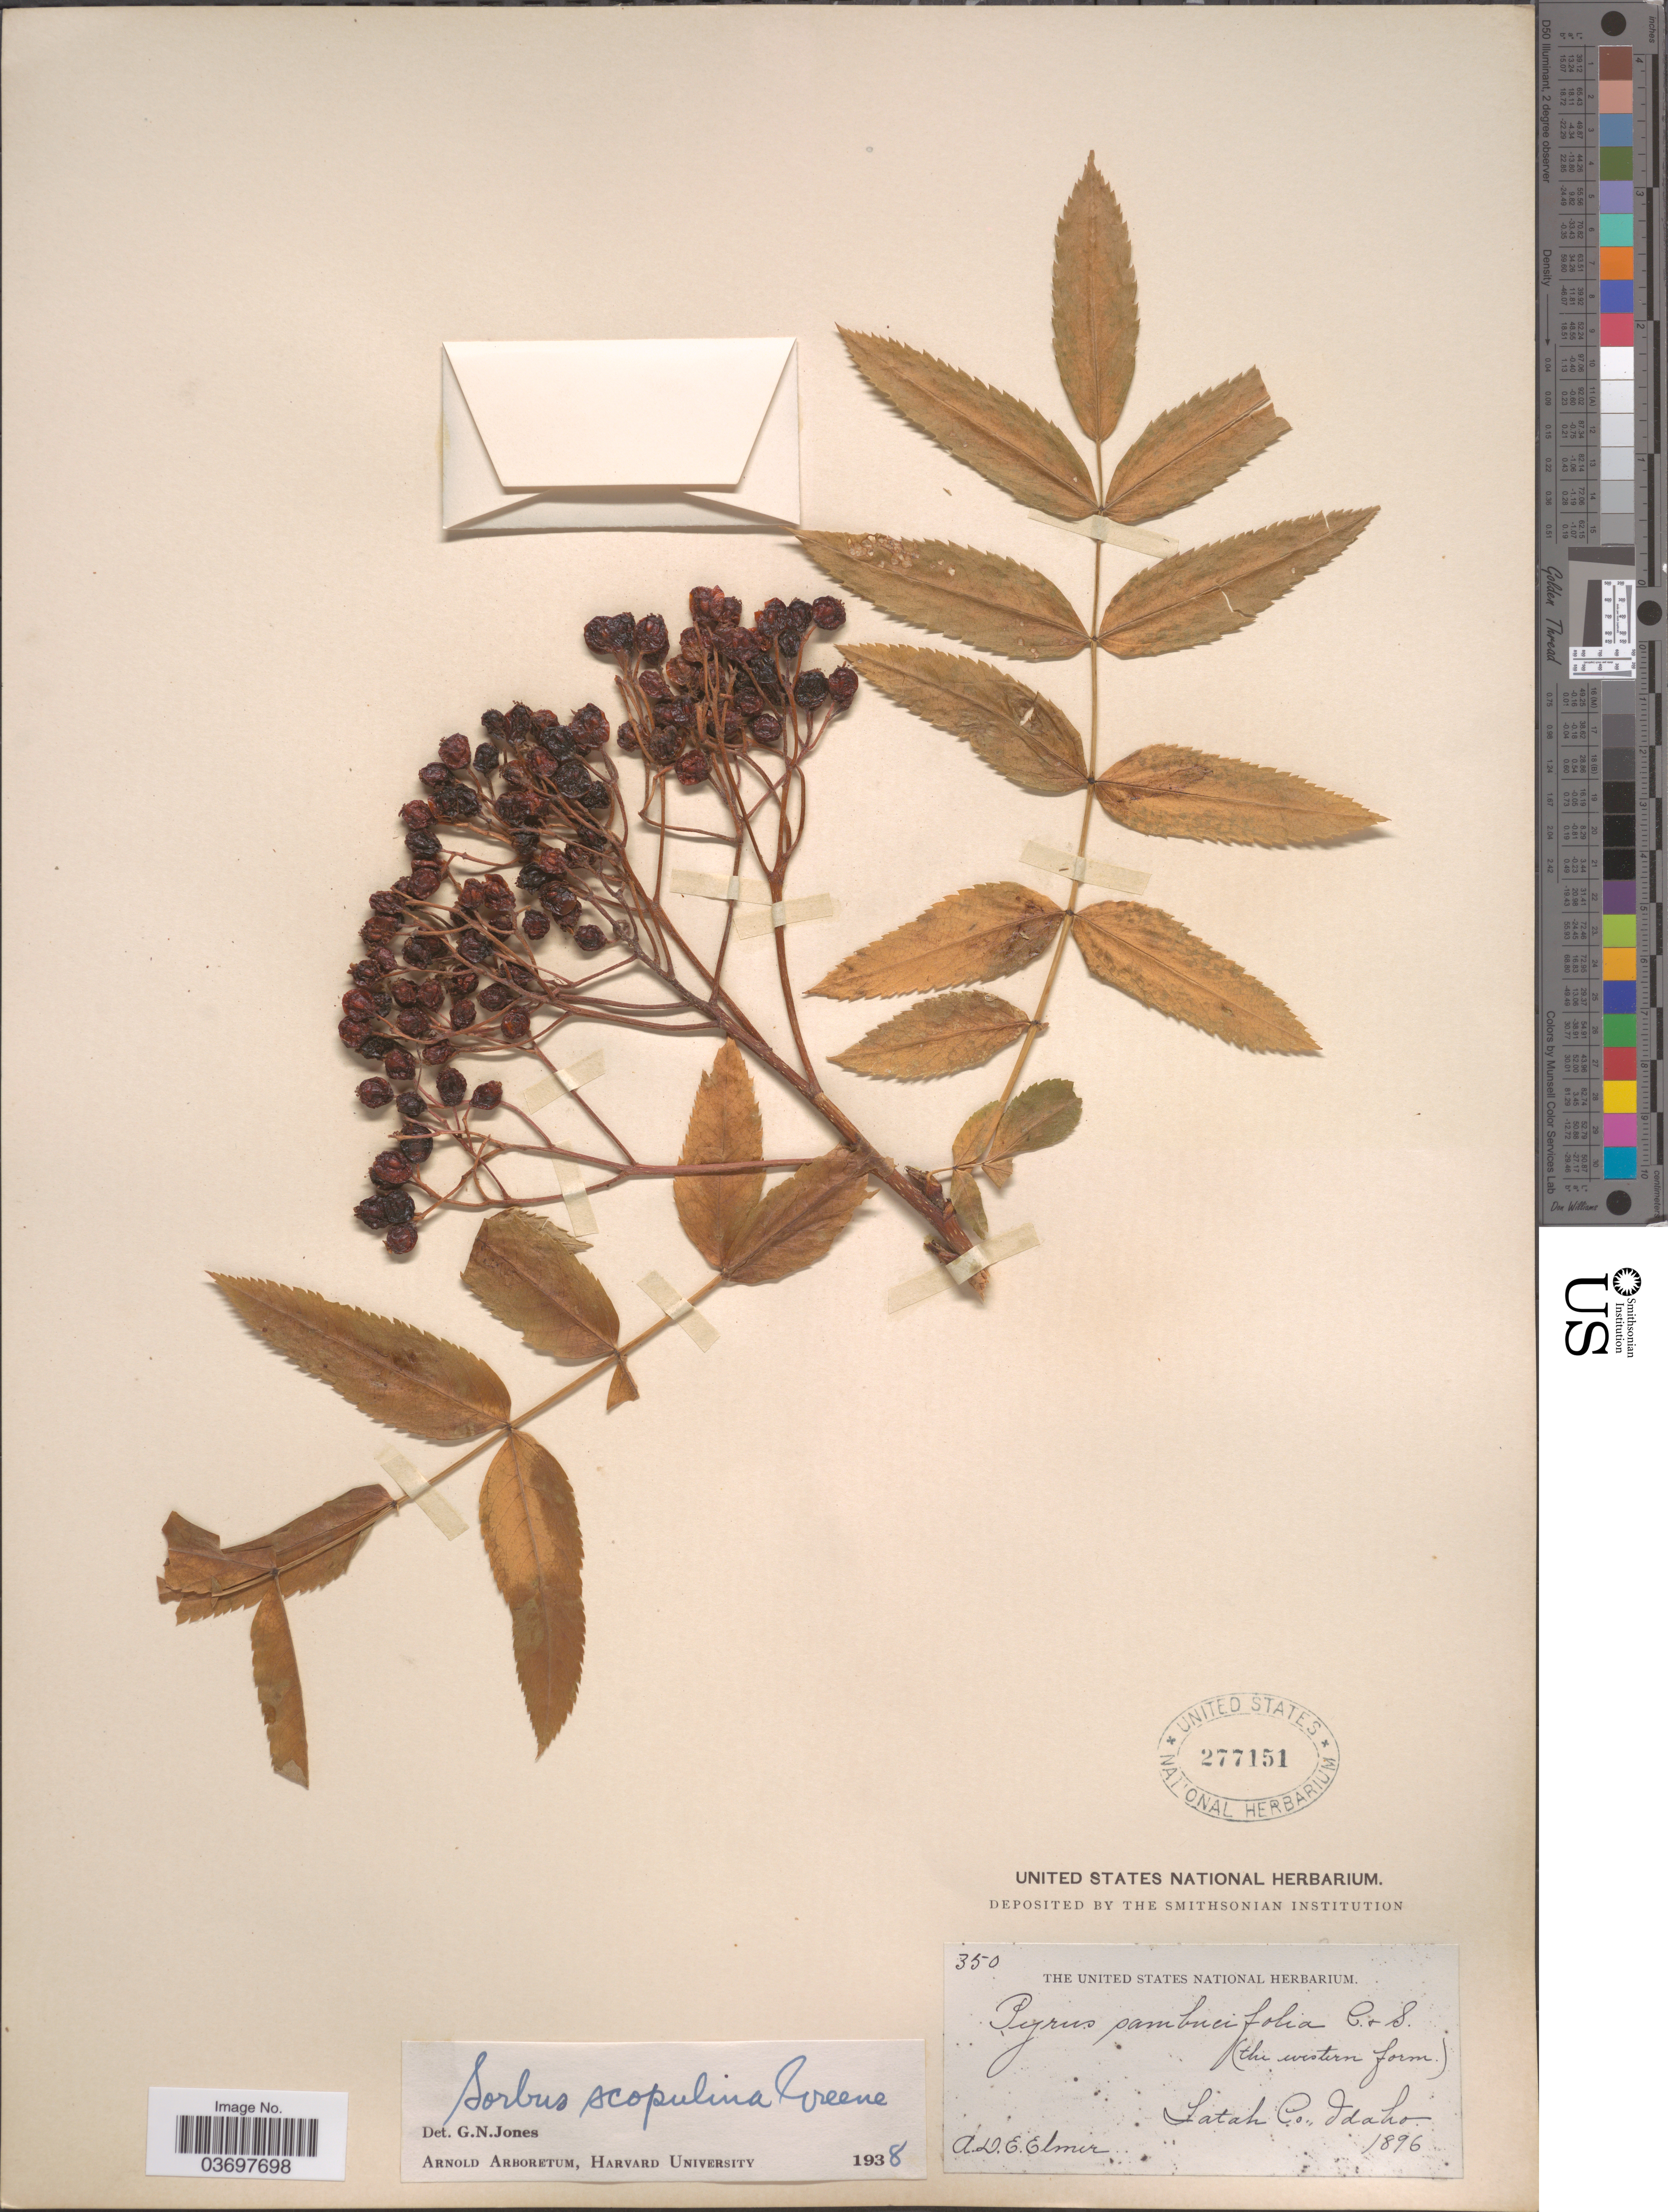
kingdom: Plantae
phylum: Tracheophyta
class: Magnoliopsida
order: Rosales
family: Rosaceae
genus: Sorbus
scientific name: Sorbus scopulina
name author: Greene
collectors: A. D. E. Elmer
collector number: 350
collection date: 1896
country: United States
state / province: Idaho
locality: Latah Co.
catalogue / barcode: US 277151